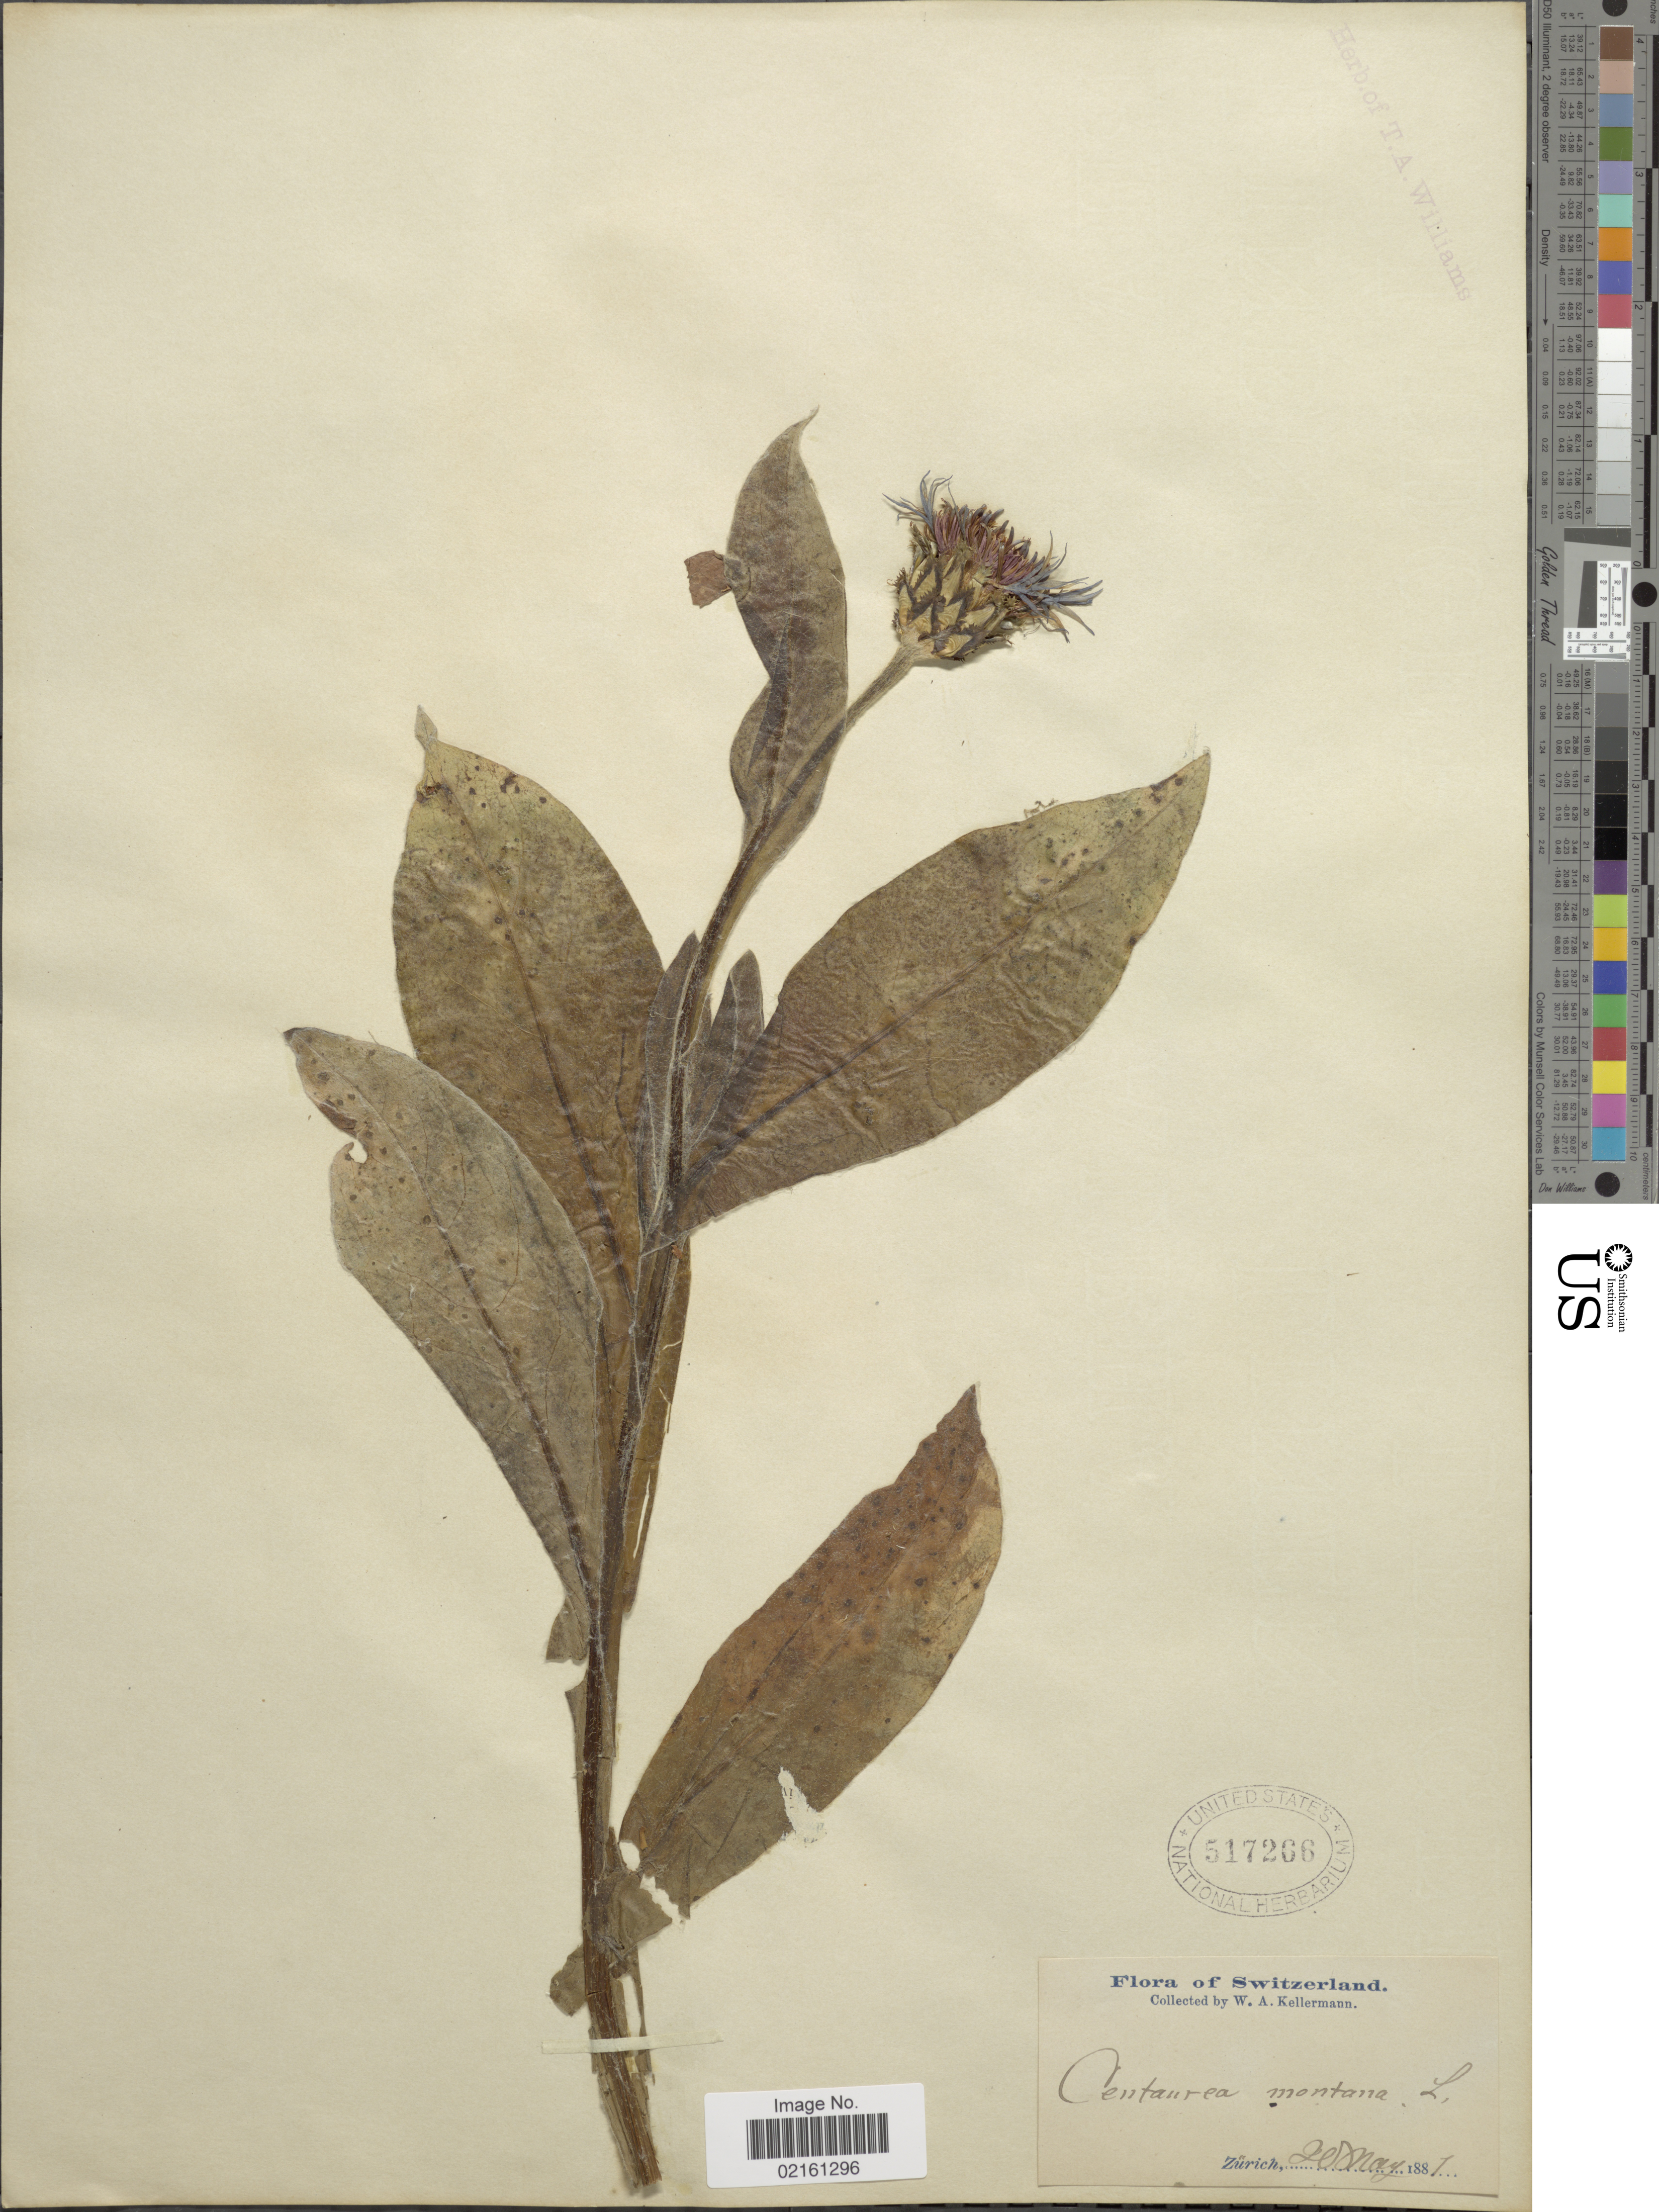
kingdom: Plantae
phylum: Tracheophyta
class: Magnoliopsida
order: Asterales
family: Asteraceae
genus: Centaurea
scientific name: Centaurea montana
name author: L.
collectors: W. Kellerman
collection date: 1887-05-20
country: Switzerland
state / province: Zurich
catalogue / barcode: US 517266